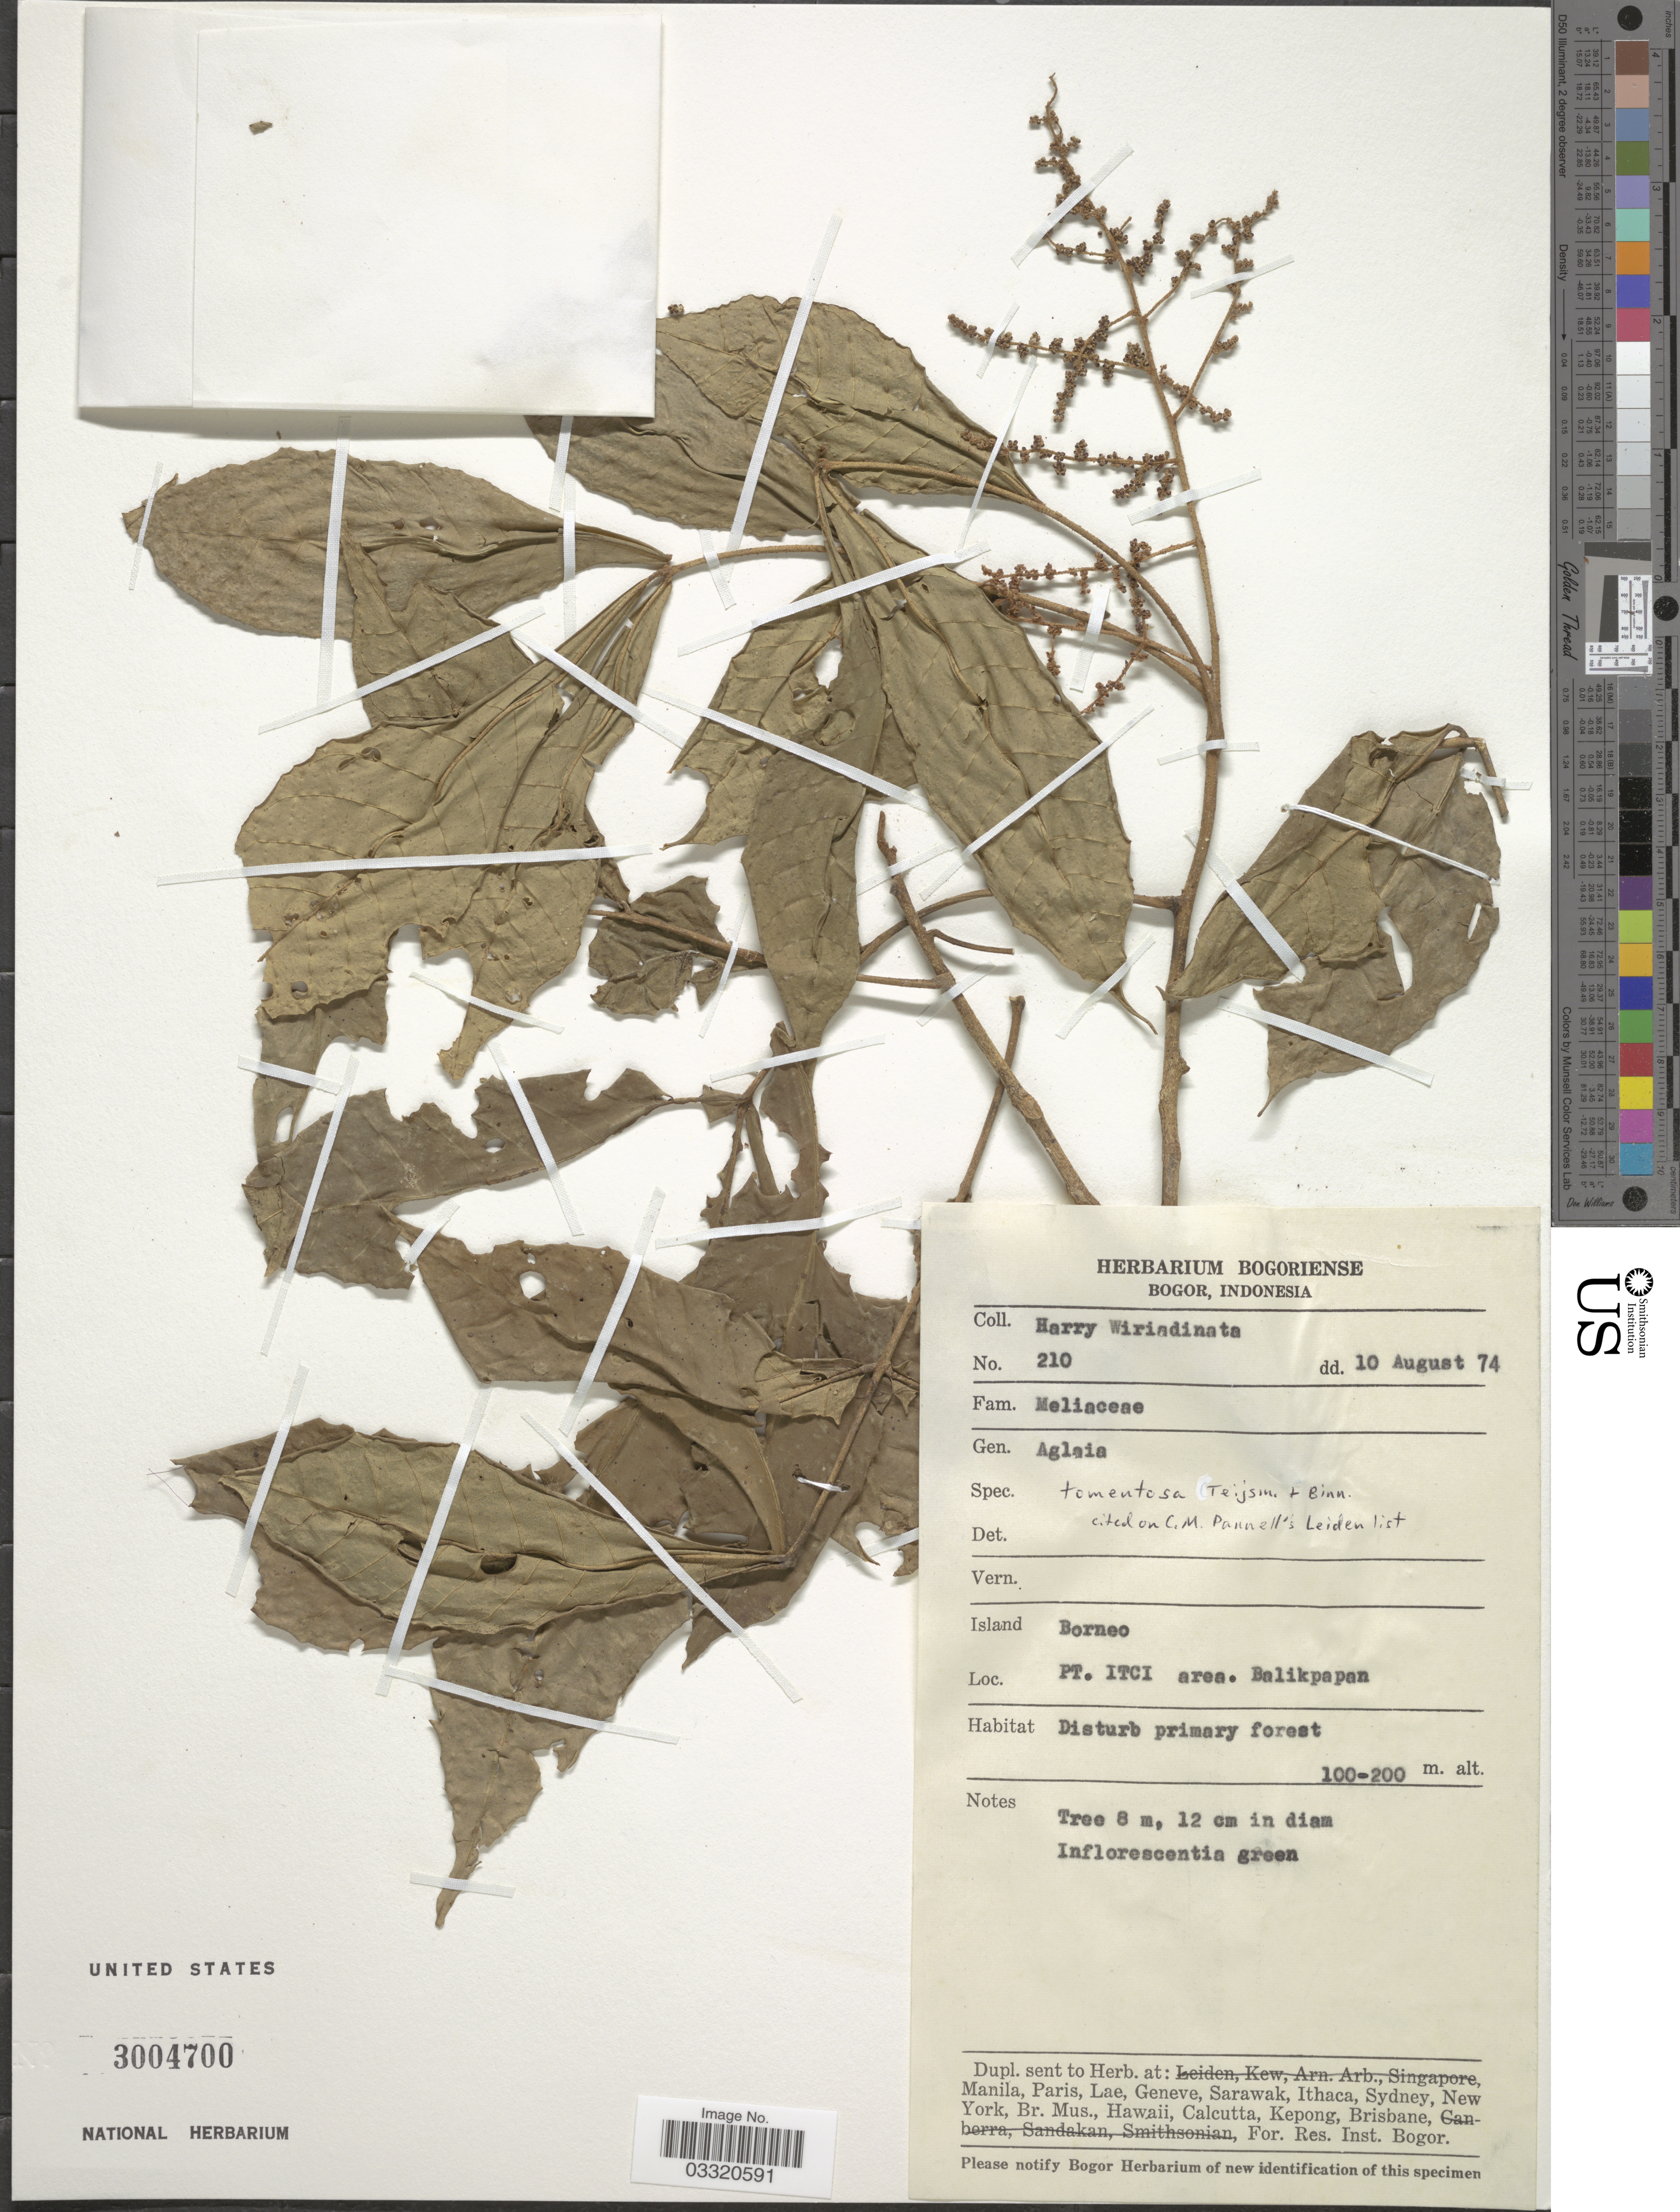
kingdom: Plantae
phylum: Tracheophyta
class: Magnoliopsida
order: Sapindales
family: Meliaceae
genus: Aglaia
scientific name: Aglaia tomentosa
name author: Teijsm. & Binn.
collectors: H. Wiriadinata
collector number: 210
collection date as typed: Transcribed d/m/y: 10/8/74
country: Indonesia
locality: Island Borneo. PT. ITCI area. Balikpapan.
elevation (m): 100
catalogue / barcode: US 3004700